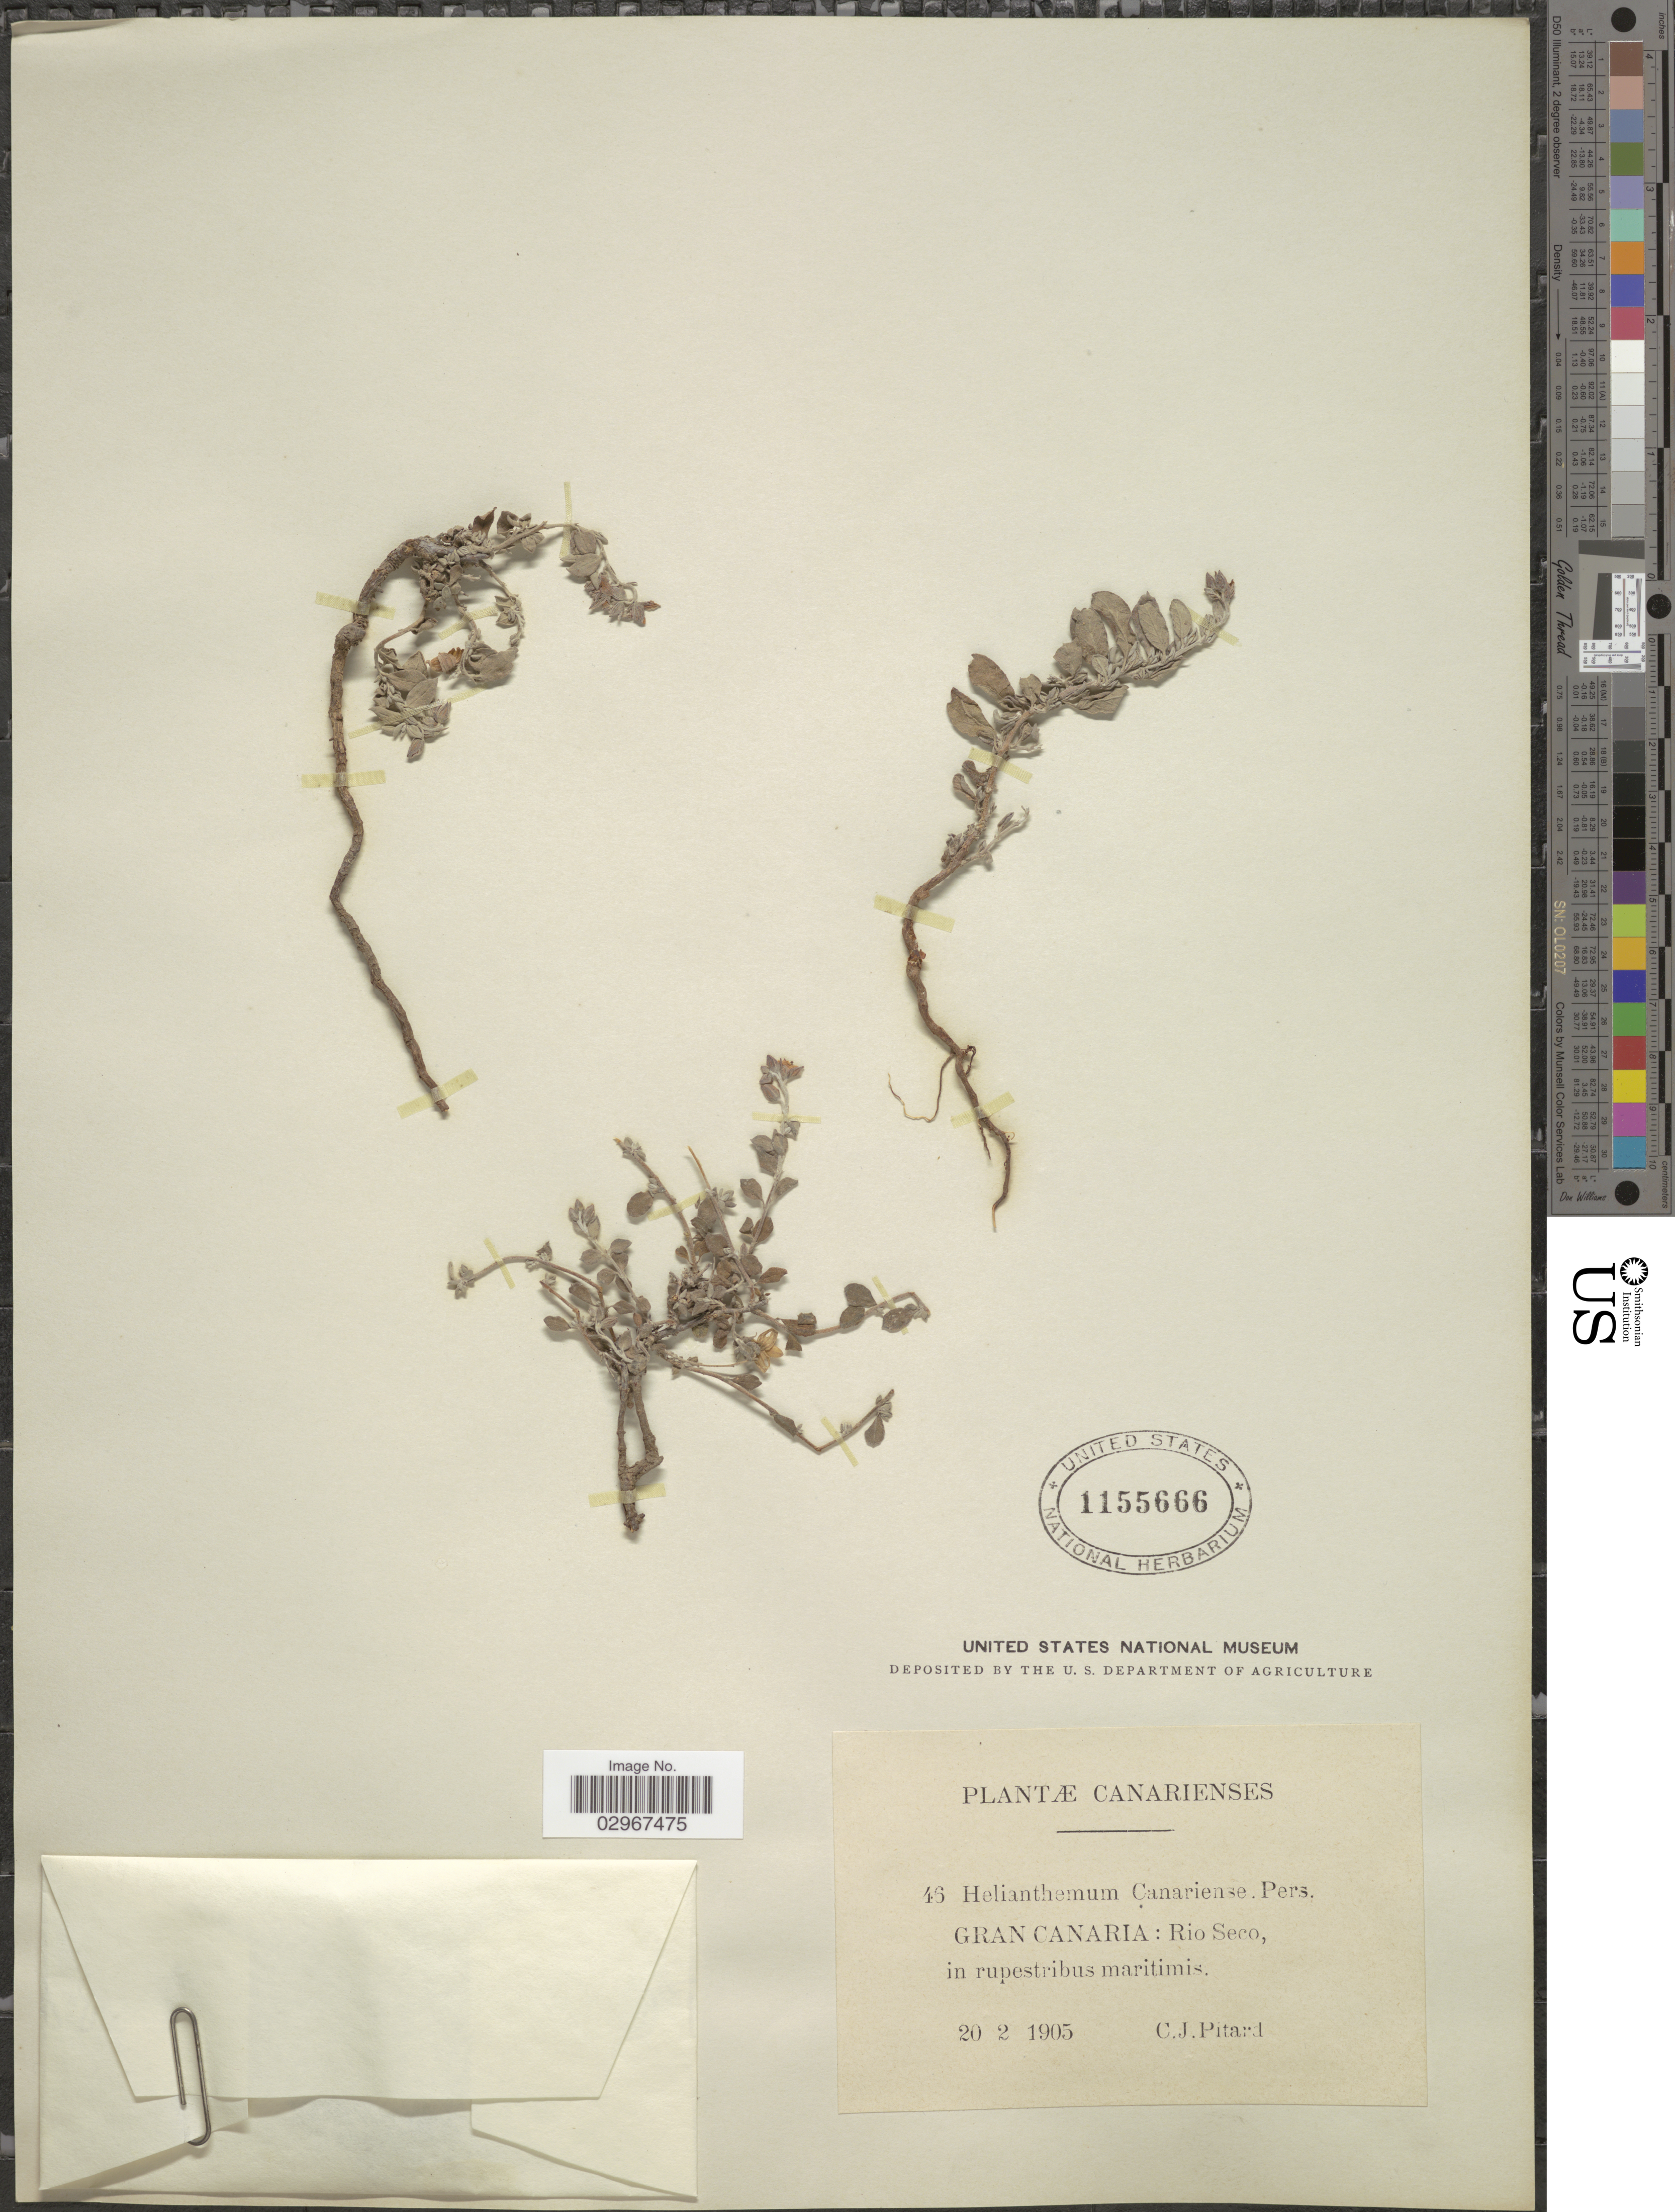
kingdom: Plantae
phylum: Tracheophyta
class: Magnoliopsida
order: Malvales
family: Cistaceae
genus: Helianthemum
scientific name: Helianthemum canariense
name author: (Jacq.) Pers.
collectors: C. Pitard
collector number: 46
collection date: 1905-02-20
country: Spain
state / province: Canarias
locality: Canarienses. Gran Canaria: Rio Seco. in rupestribus maritimis.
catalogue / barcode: US 1155666